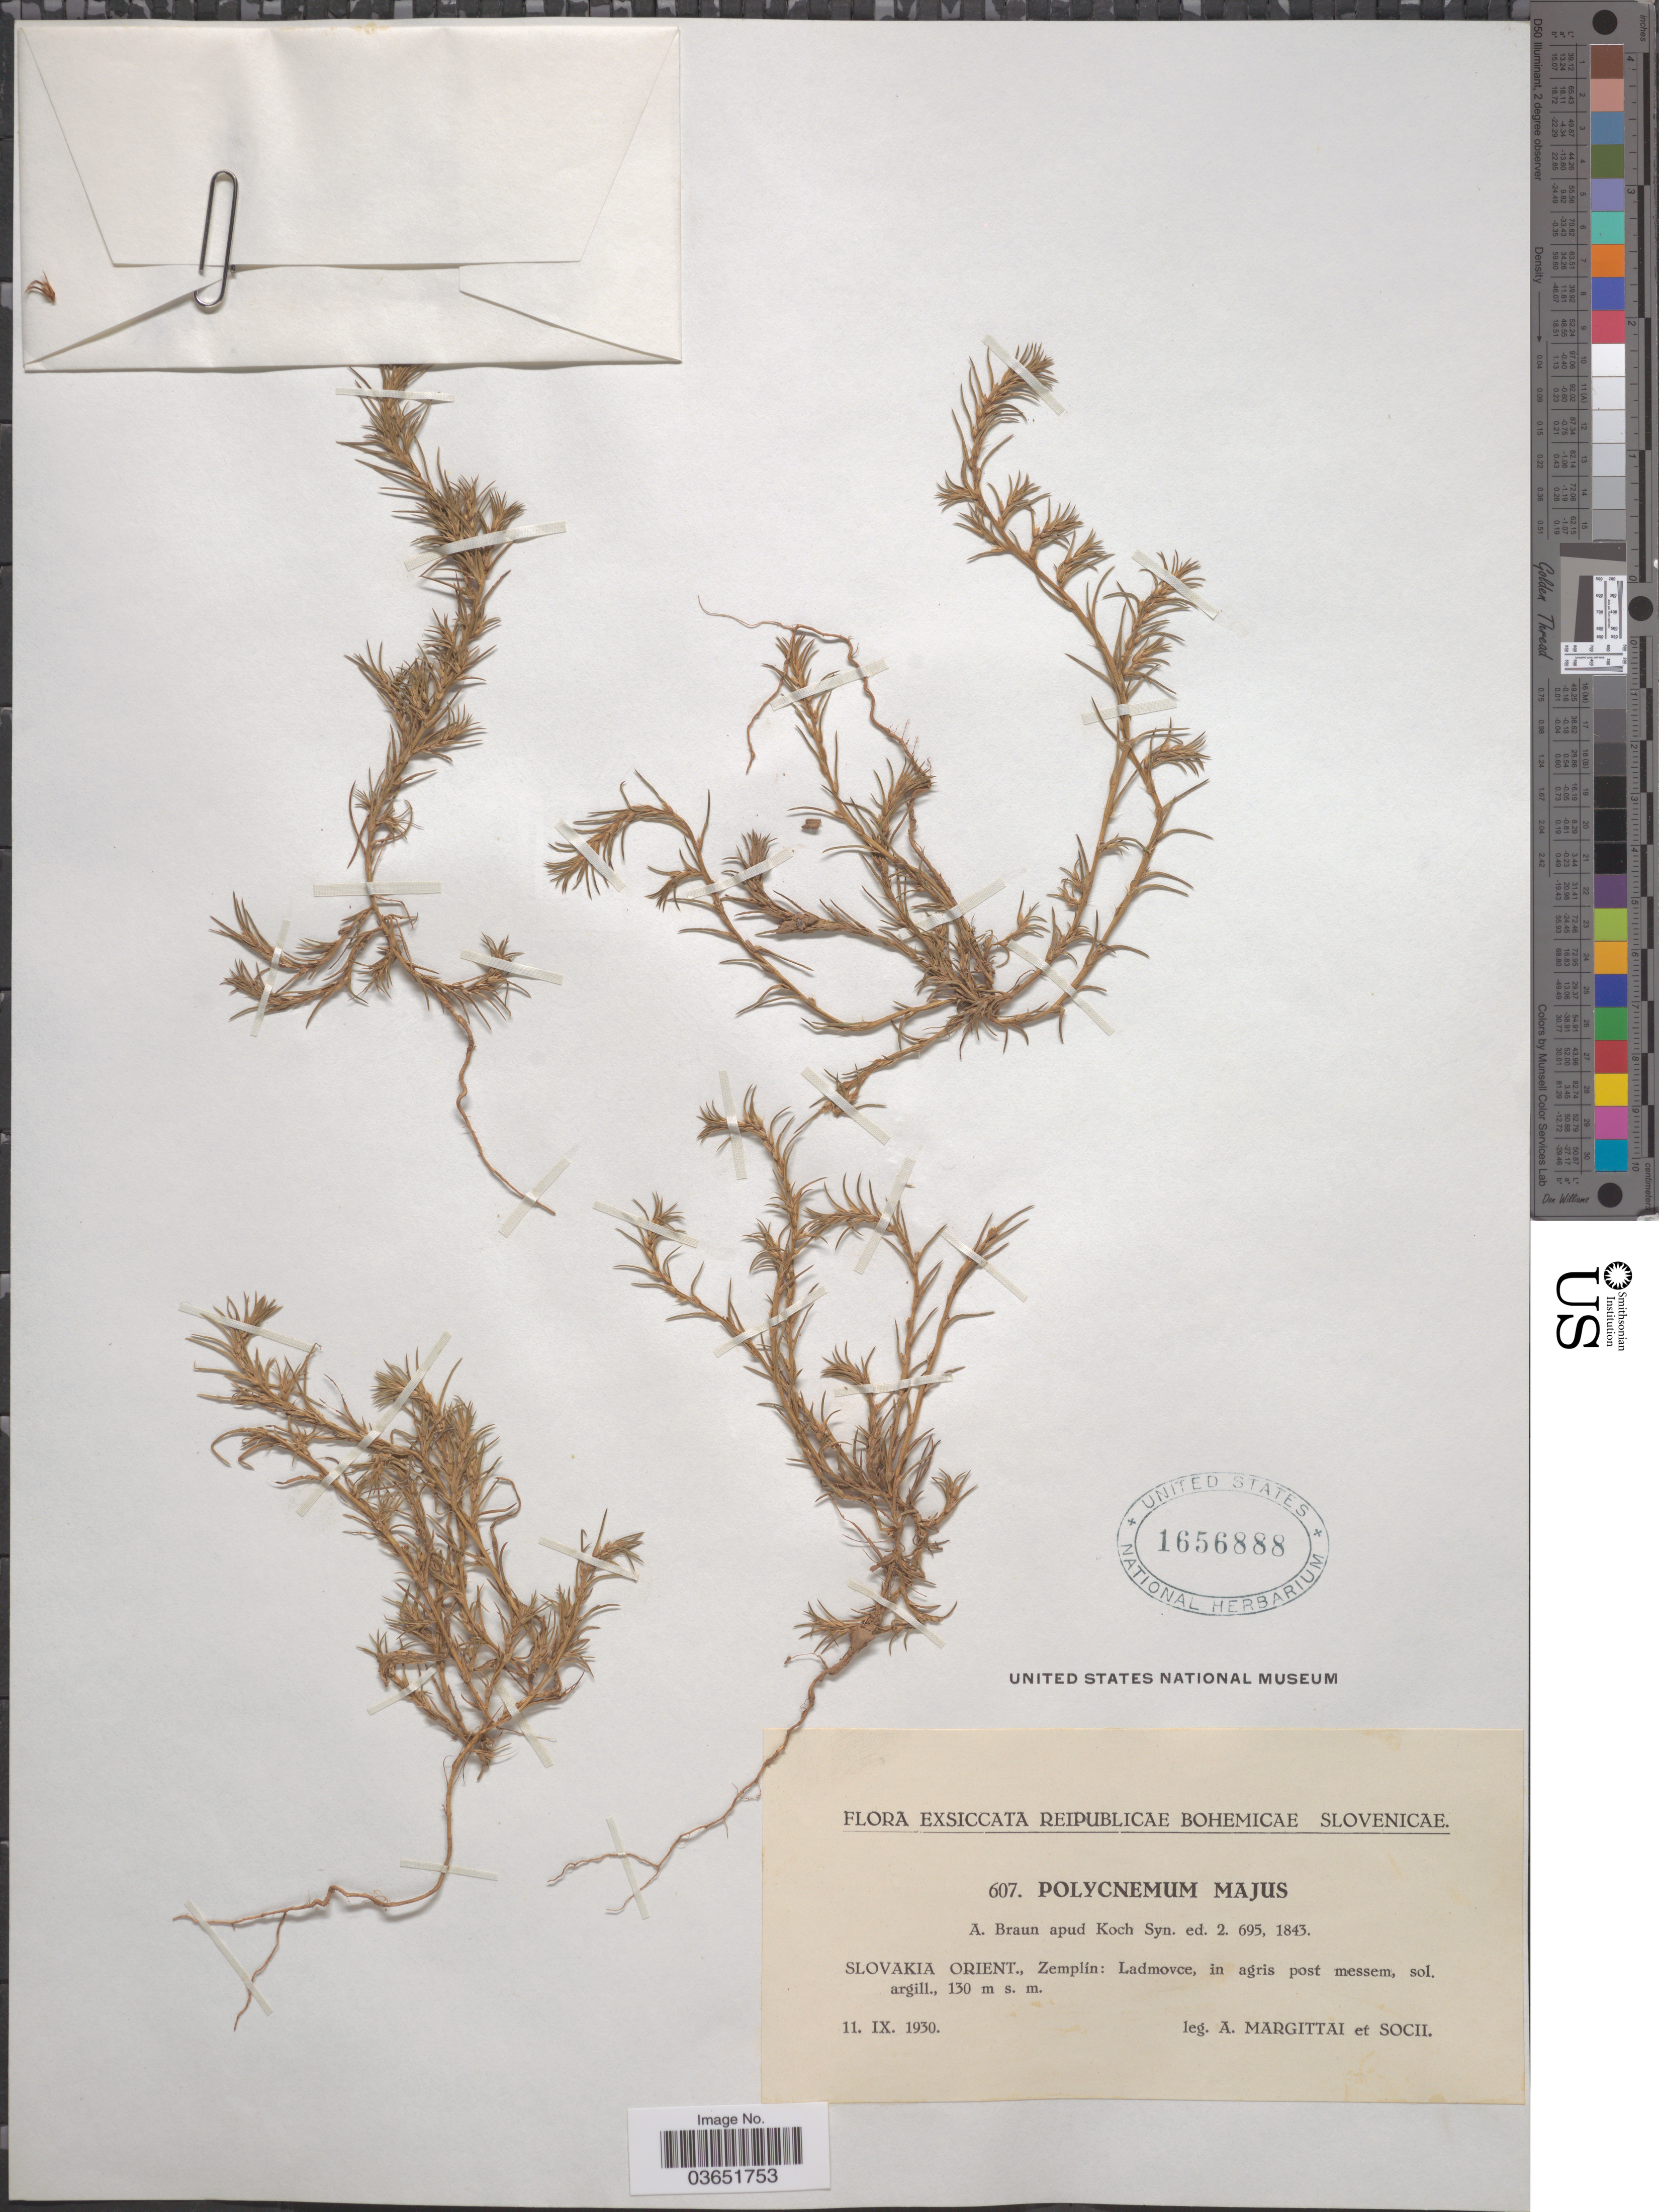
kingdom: Plantae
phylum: Tracheophyta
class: Magnoliopsida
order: Caryophyllales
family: Amaranthaceae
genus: Polycnemum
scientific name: Polycnemum majus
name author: A. Braun ex Bogenh.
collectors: A. Margittai & Socii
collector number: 607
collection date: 1930-09-11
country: Slovakia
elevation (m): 130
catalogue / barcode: US 1656888